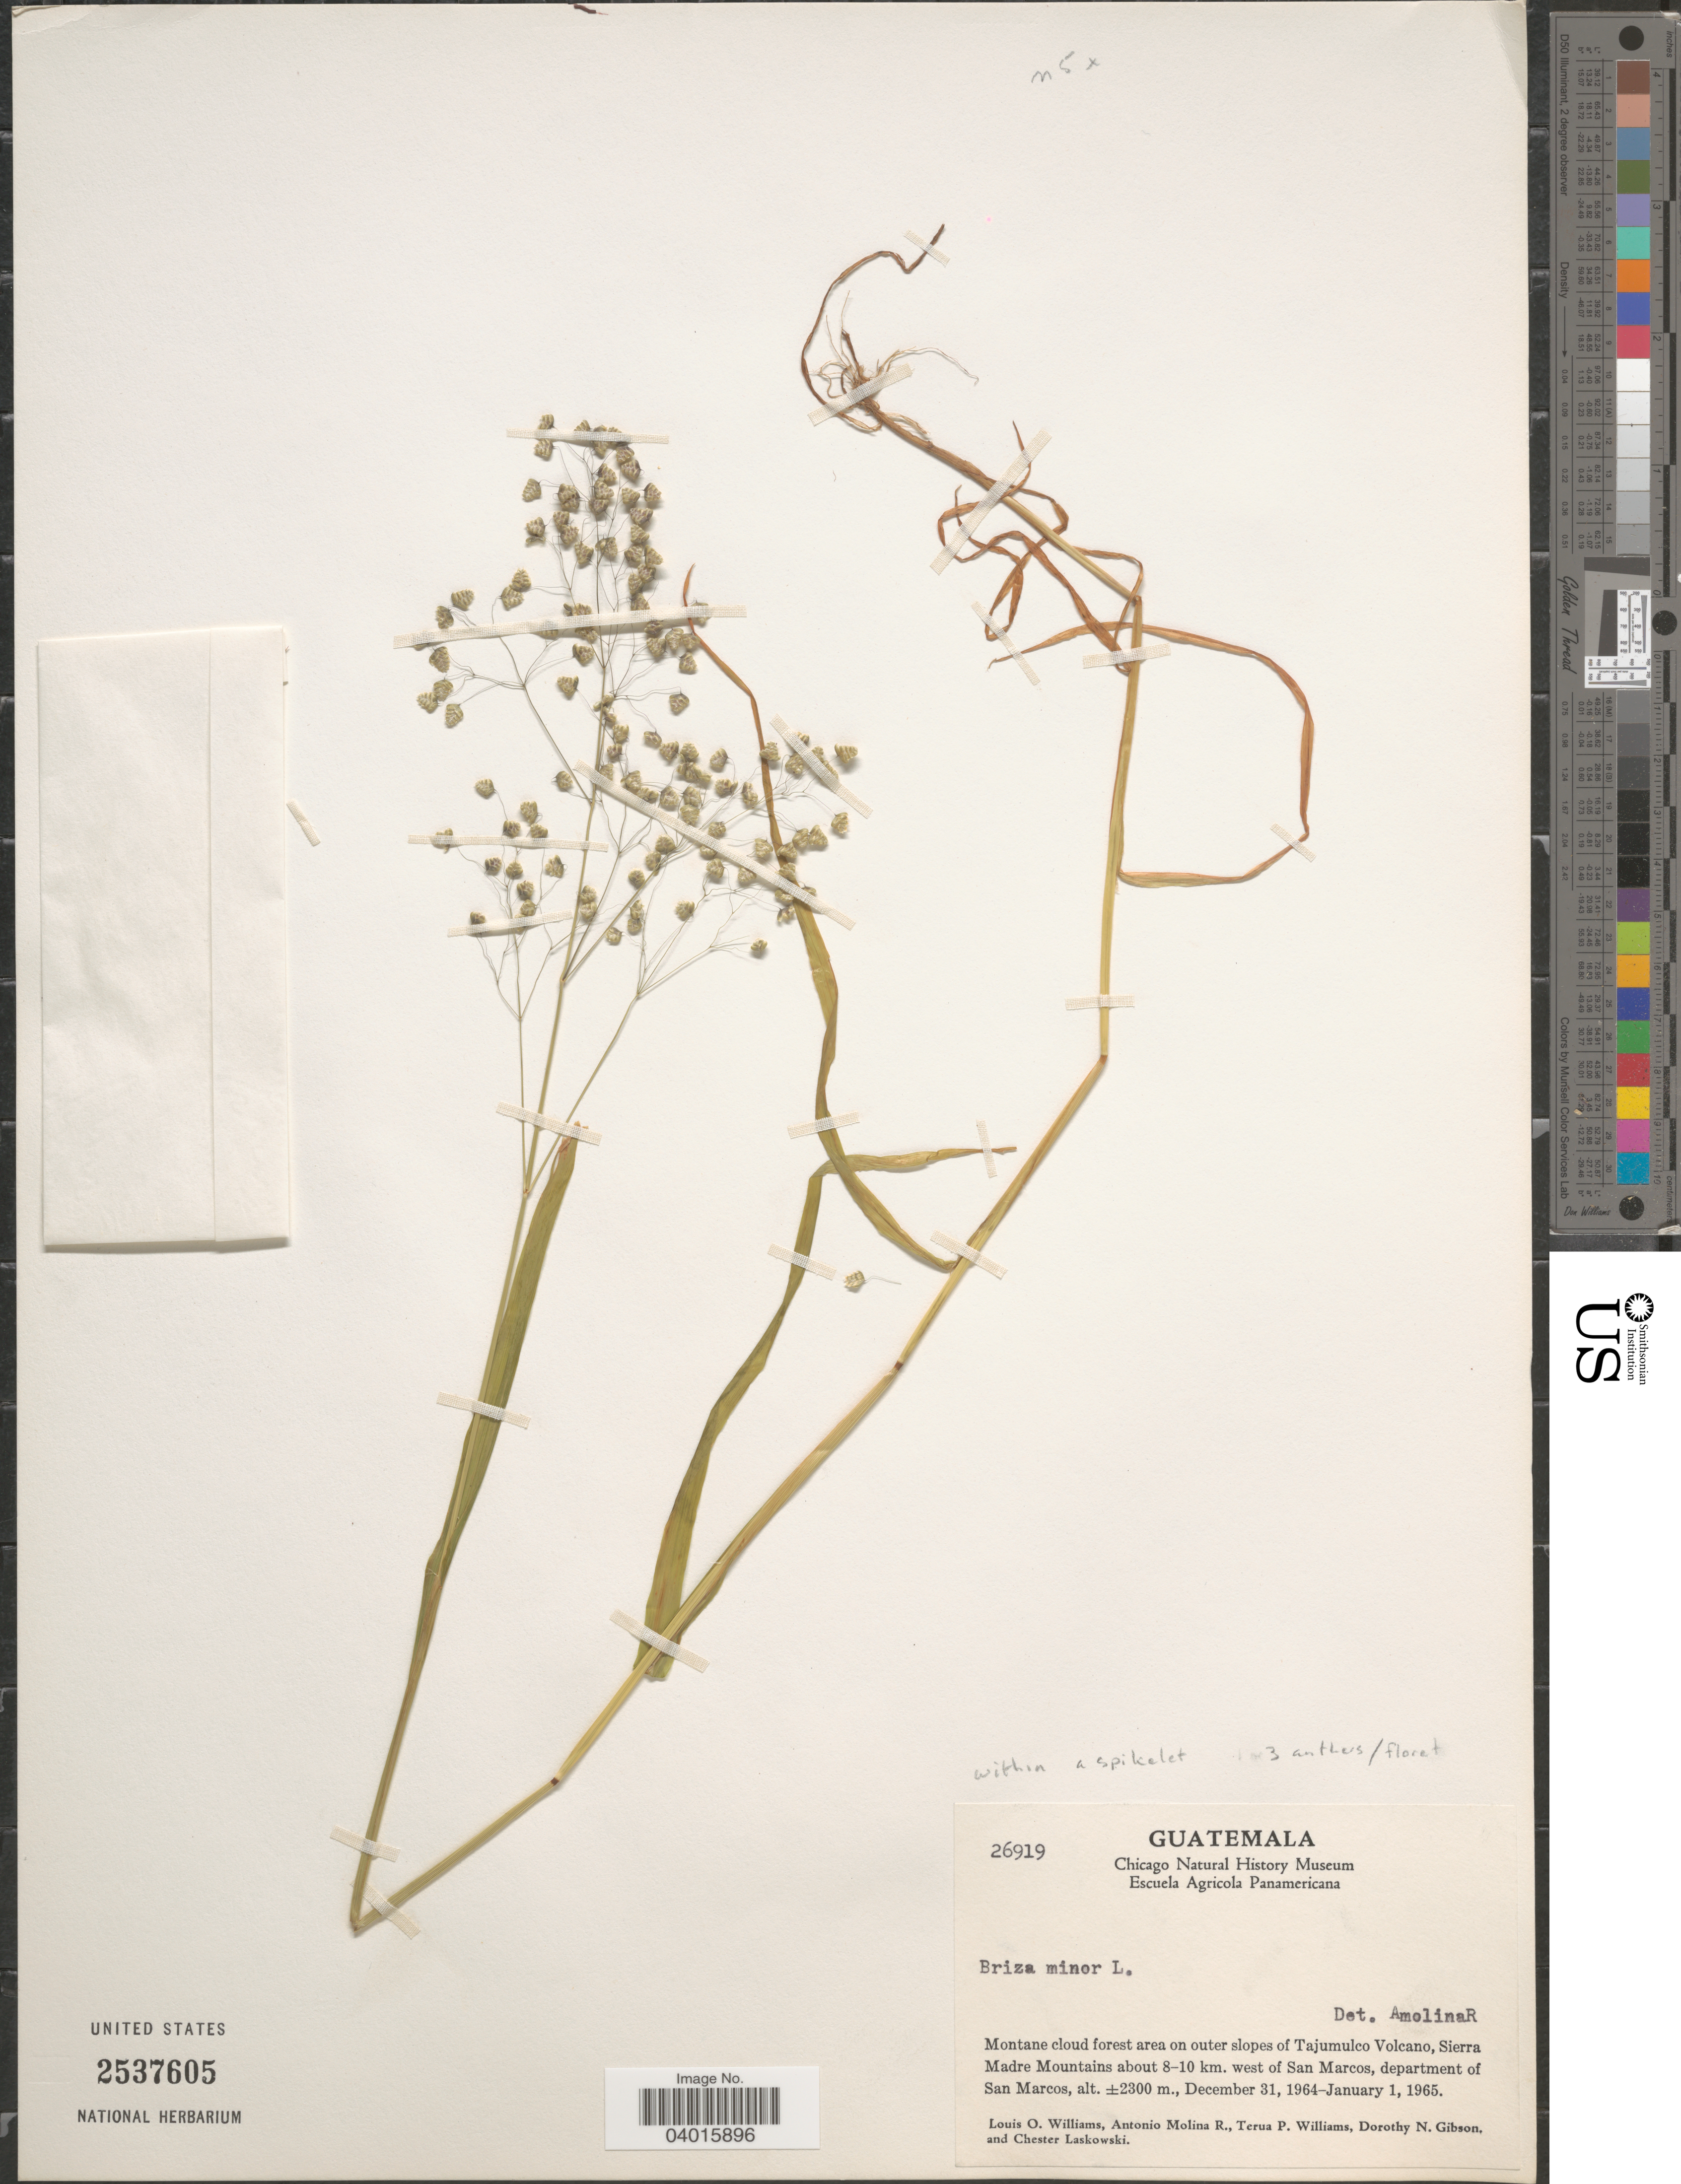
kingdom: Plantae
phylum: Tracheophyta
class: Liliopsida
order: Poales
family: Poaceae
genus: Briza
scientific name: Briza minor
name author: L.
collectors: L. O. Williams, A. Molina R., T. Williams, D. N. Gibson & C. Laskowski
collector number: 26919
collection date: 1964-12-31/1965-01-01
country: Guatemala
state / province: San Marcos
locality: Montane cloud forest area on outer slopes of Tajumulco Volcano, Sierra Madre Mountains about 8-10 km. west of San Marcos, department of San Marcos.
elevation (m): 2300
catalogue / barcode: US 2537605